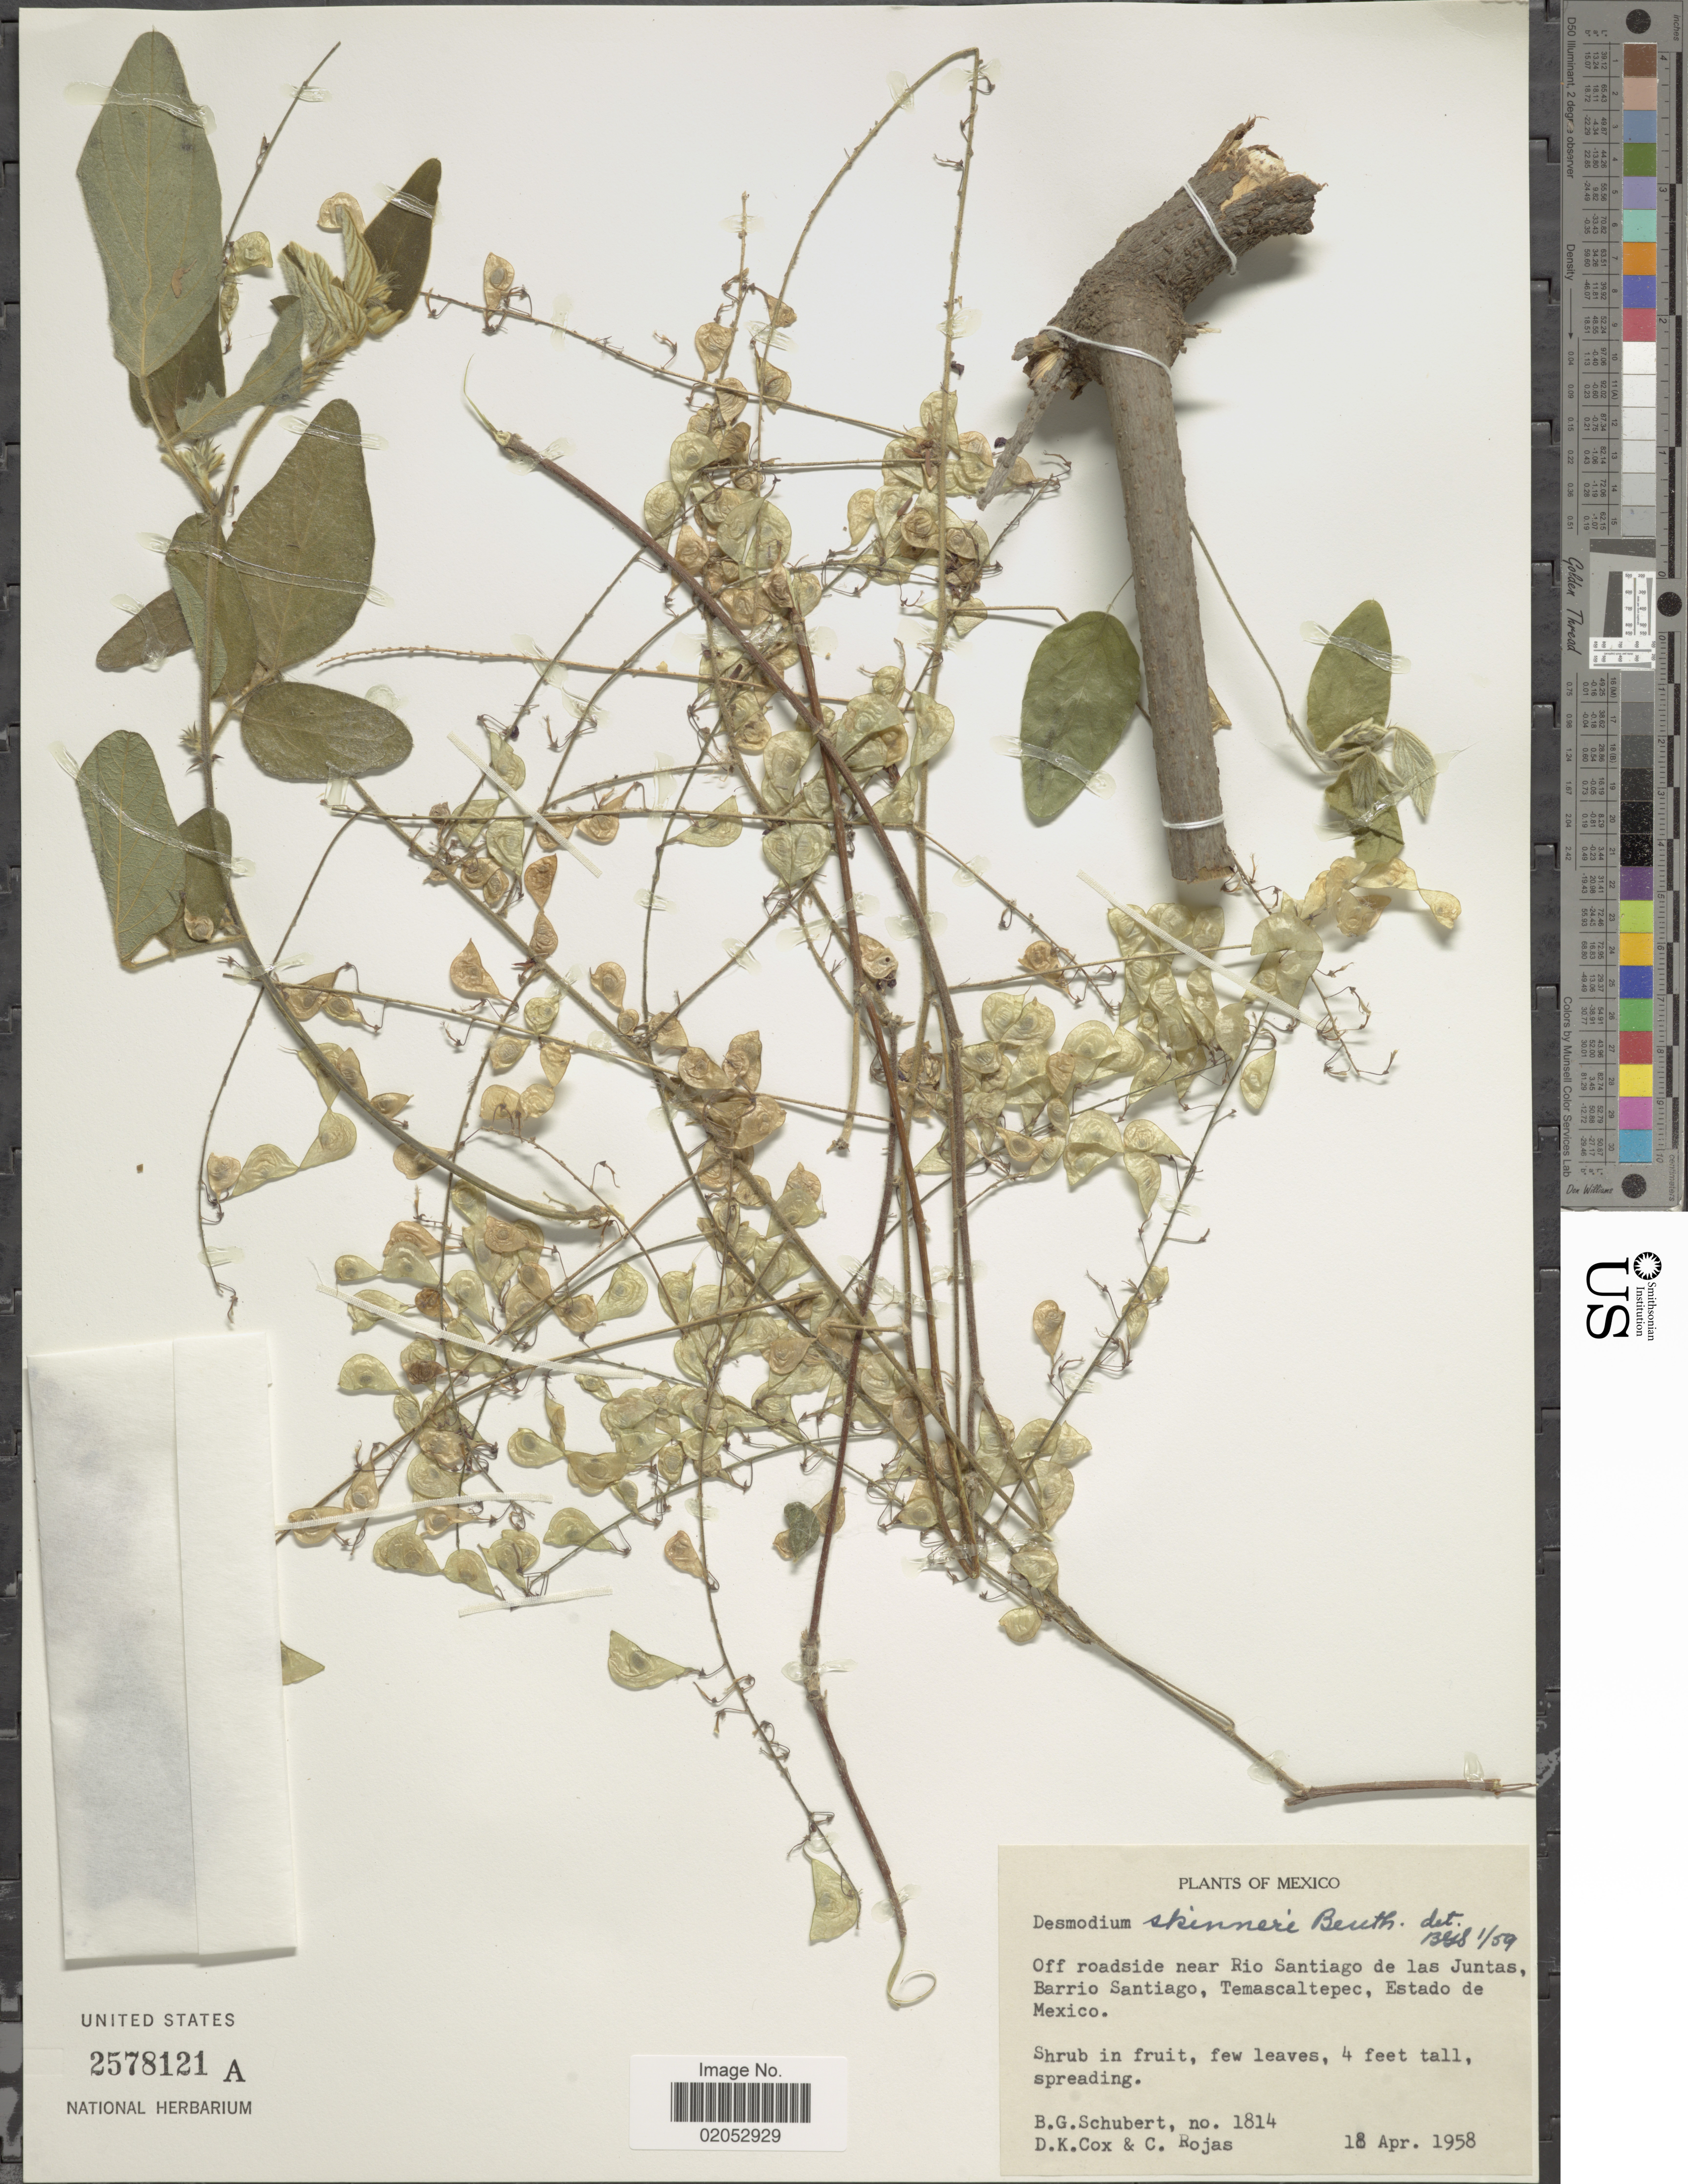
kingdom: Plantae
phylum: Tracheophyta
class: Magnoliopsida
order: Fabales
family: Fabaceae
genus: Desmodium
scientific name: Desmodium skinneri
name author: Benth. ex Hemsl.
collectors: B. Schubert, D. Cox & C. Rojas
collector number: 1814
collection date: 1958-04-18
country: Mexico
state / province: México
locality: Off roadside near Rio Santiago de las Juntas, Barrio Santiago, Temascaltepec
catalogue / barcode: US 2578121A